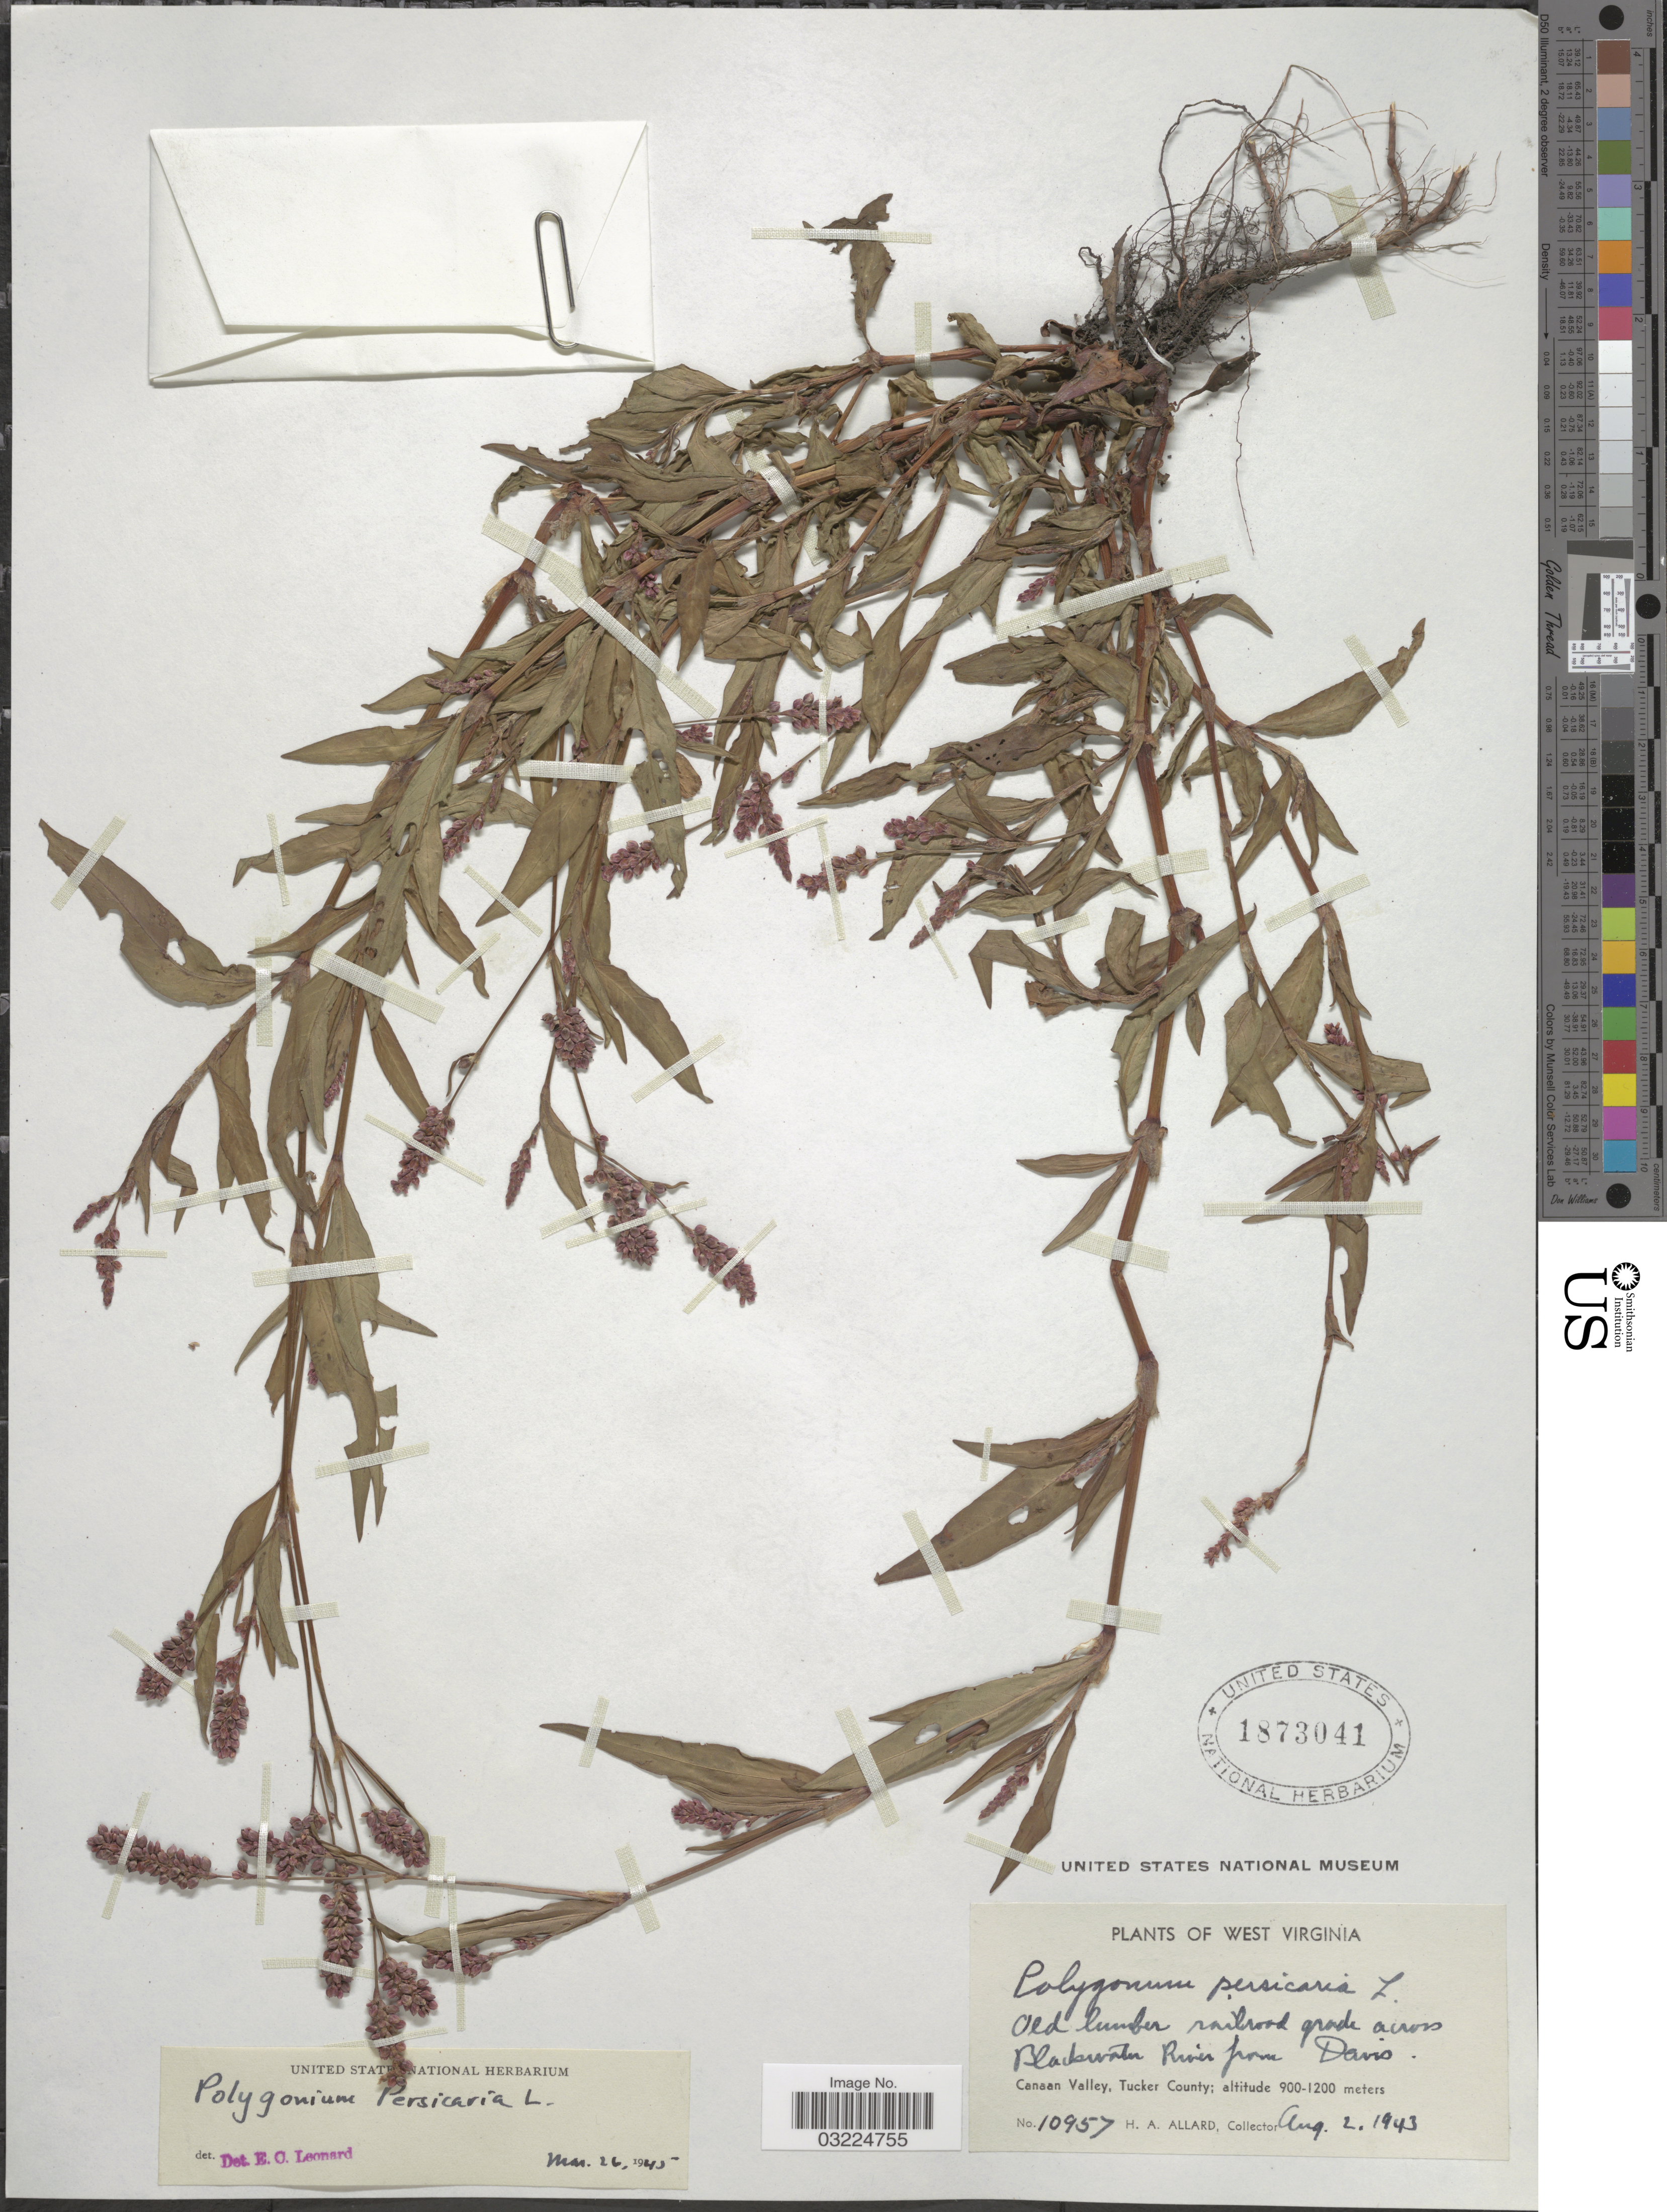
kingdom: Plantae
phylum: Tracheophyta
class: Magnoliopsida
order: Caryophyllales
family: Polygonaceae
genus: Persicaria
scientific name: Persicaria maculosa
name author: S.F. Gray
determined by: Atha, D. E.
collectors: H. A. Allard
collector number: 10957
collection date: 1943-08-02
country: United States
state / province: West Virginia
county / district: Tucker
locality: Old lumber railroad grade across Blackwater River from Davis. Canaan Valley, Tucker County.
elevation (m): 900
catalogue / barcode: US 1873041